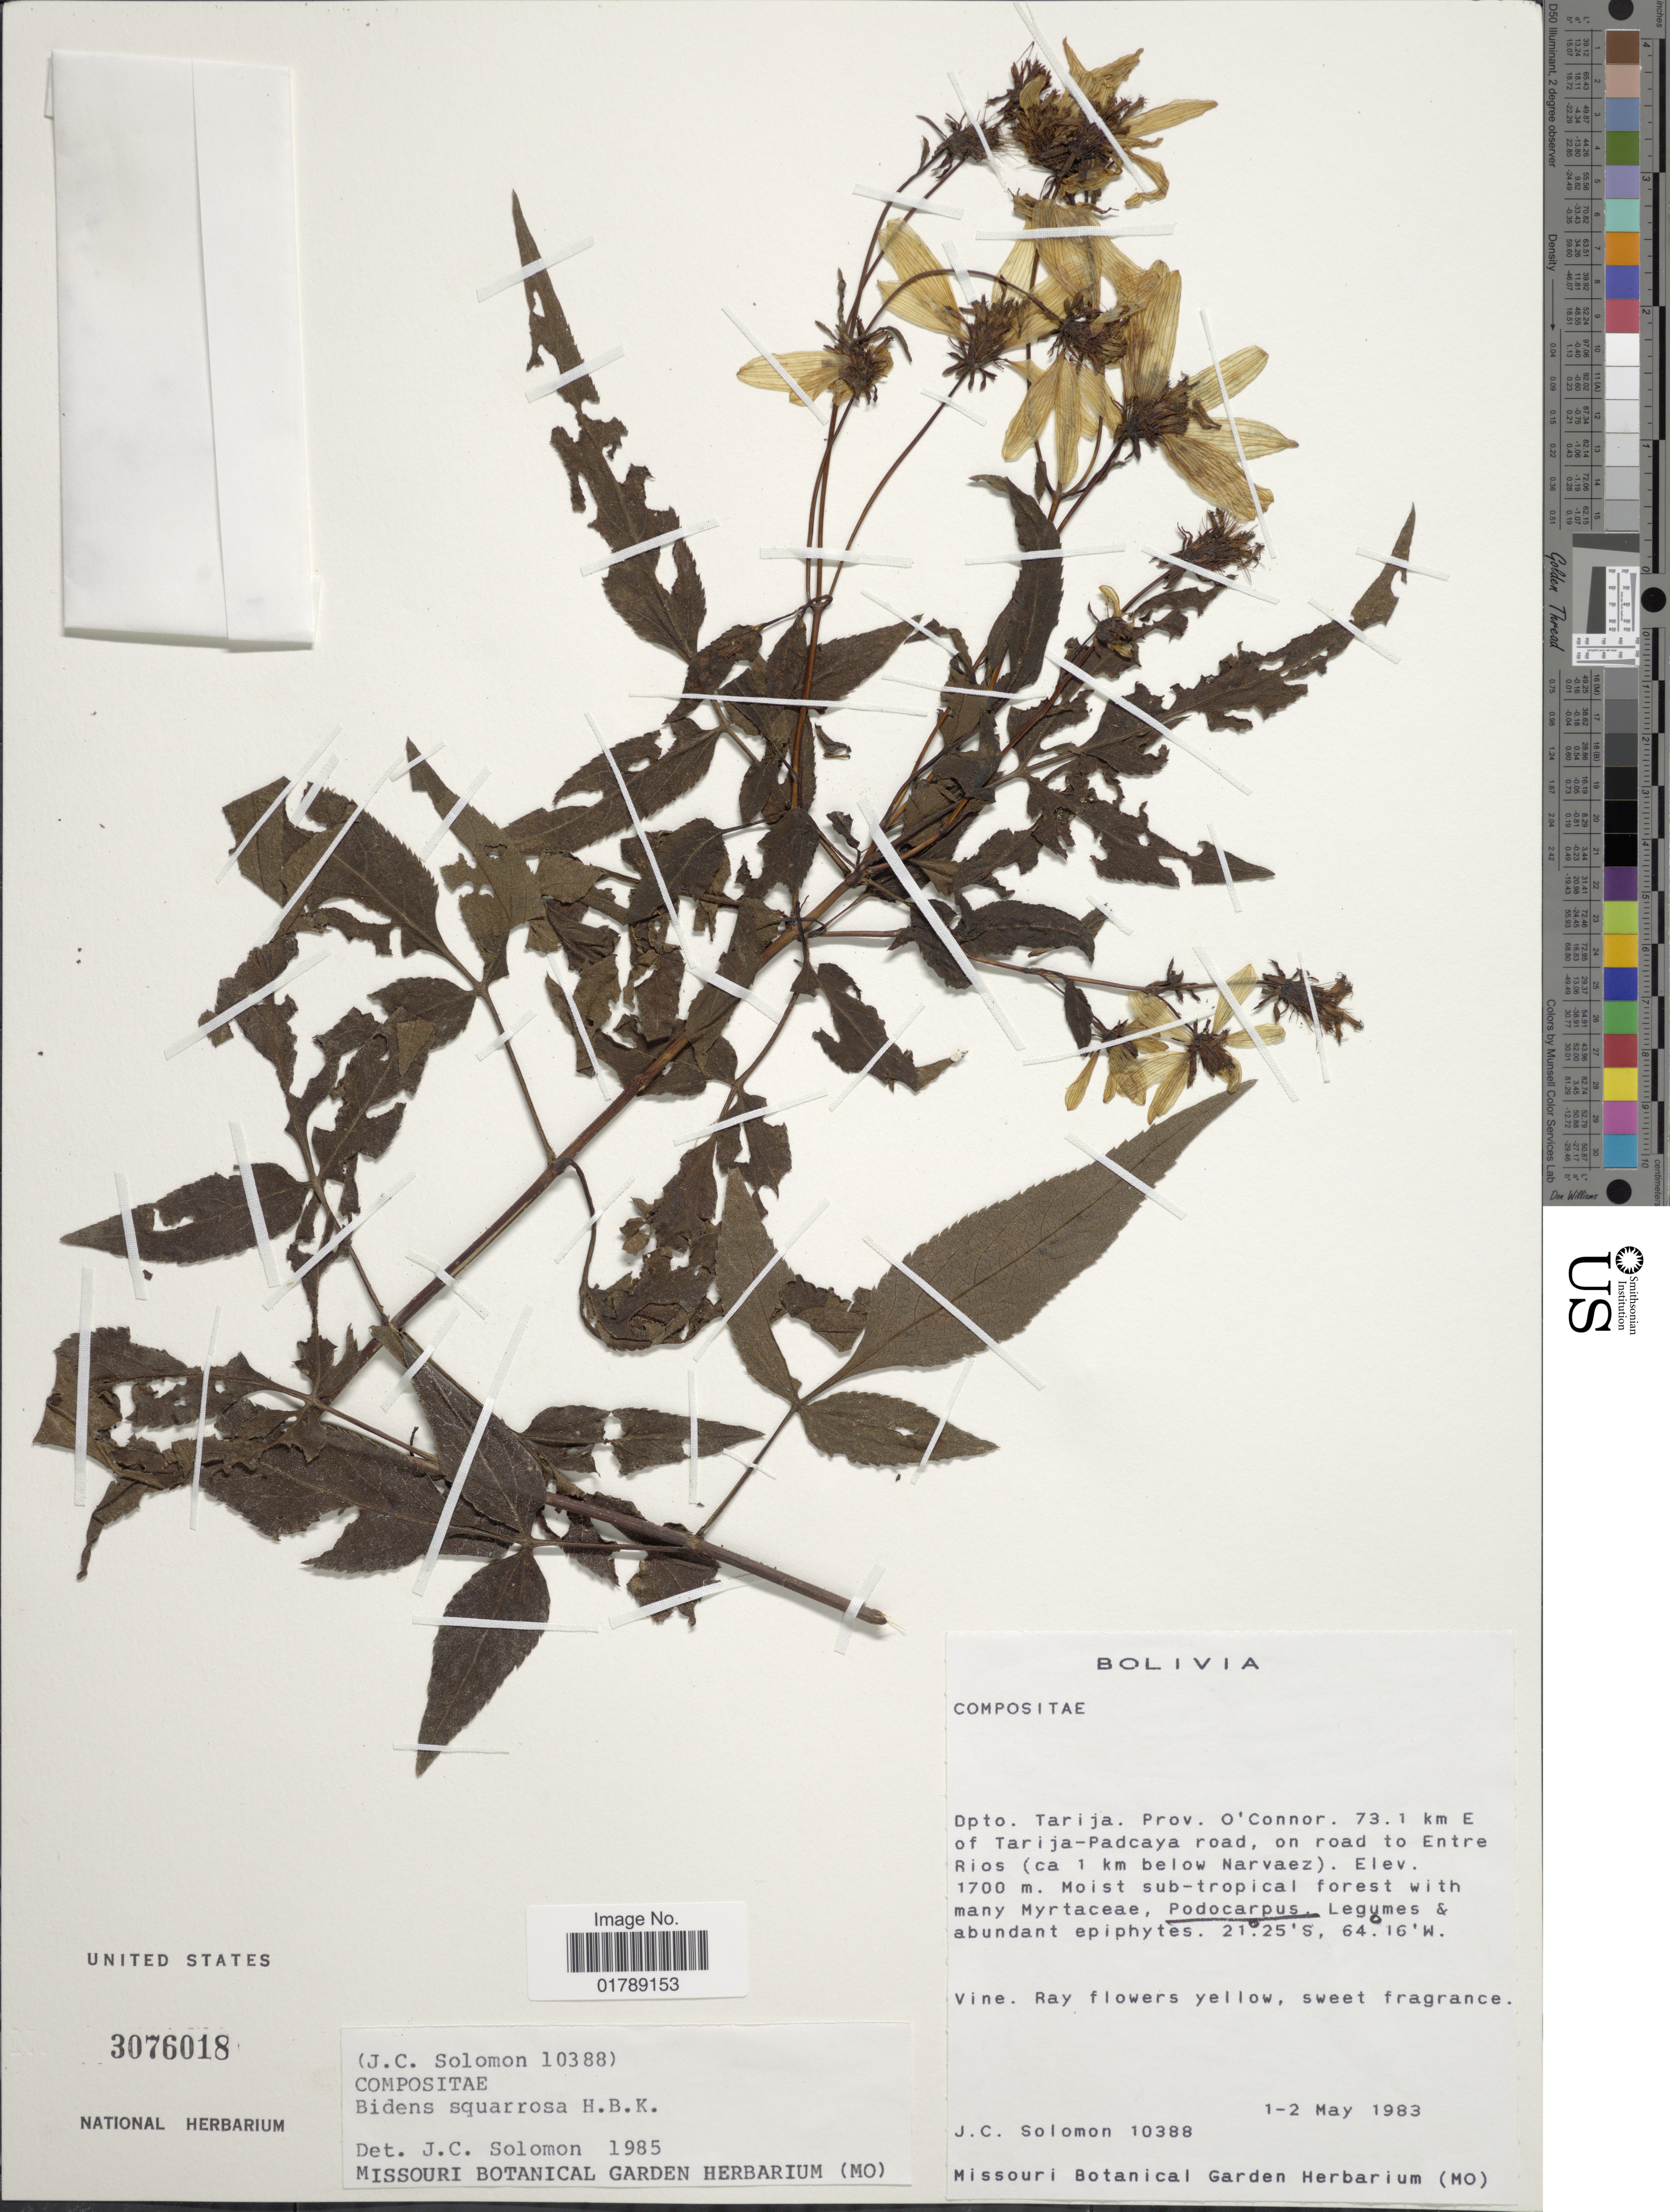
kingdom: Plantae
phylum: Tracheophyta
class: Magnoliopsida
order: Asterales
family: Asteraceae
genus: Bidens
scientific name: Bidens squarrosa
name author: Kunth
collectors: J. C. Solomon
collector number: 10388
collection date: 1983-05-01/1983-05-05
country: Bolivia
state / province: Tarija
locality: Prov. O'Connor. 73.1 km E of Tarija-Padcaya road to Entre Rios (ca 1 m below Narvaez)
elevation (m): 1700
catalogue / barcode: US 3076018